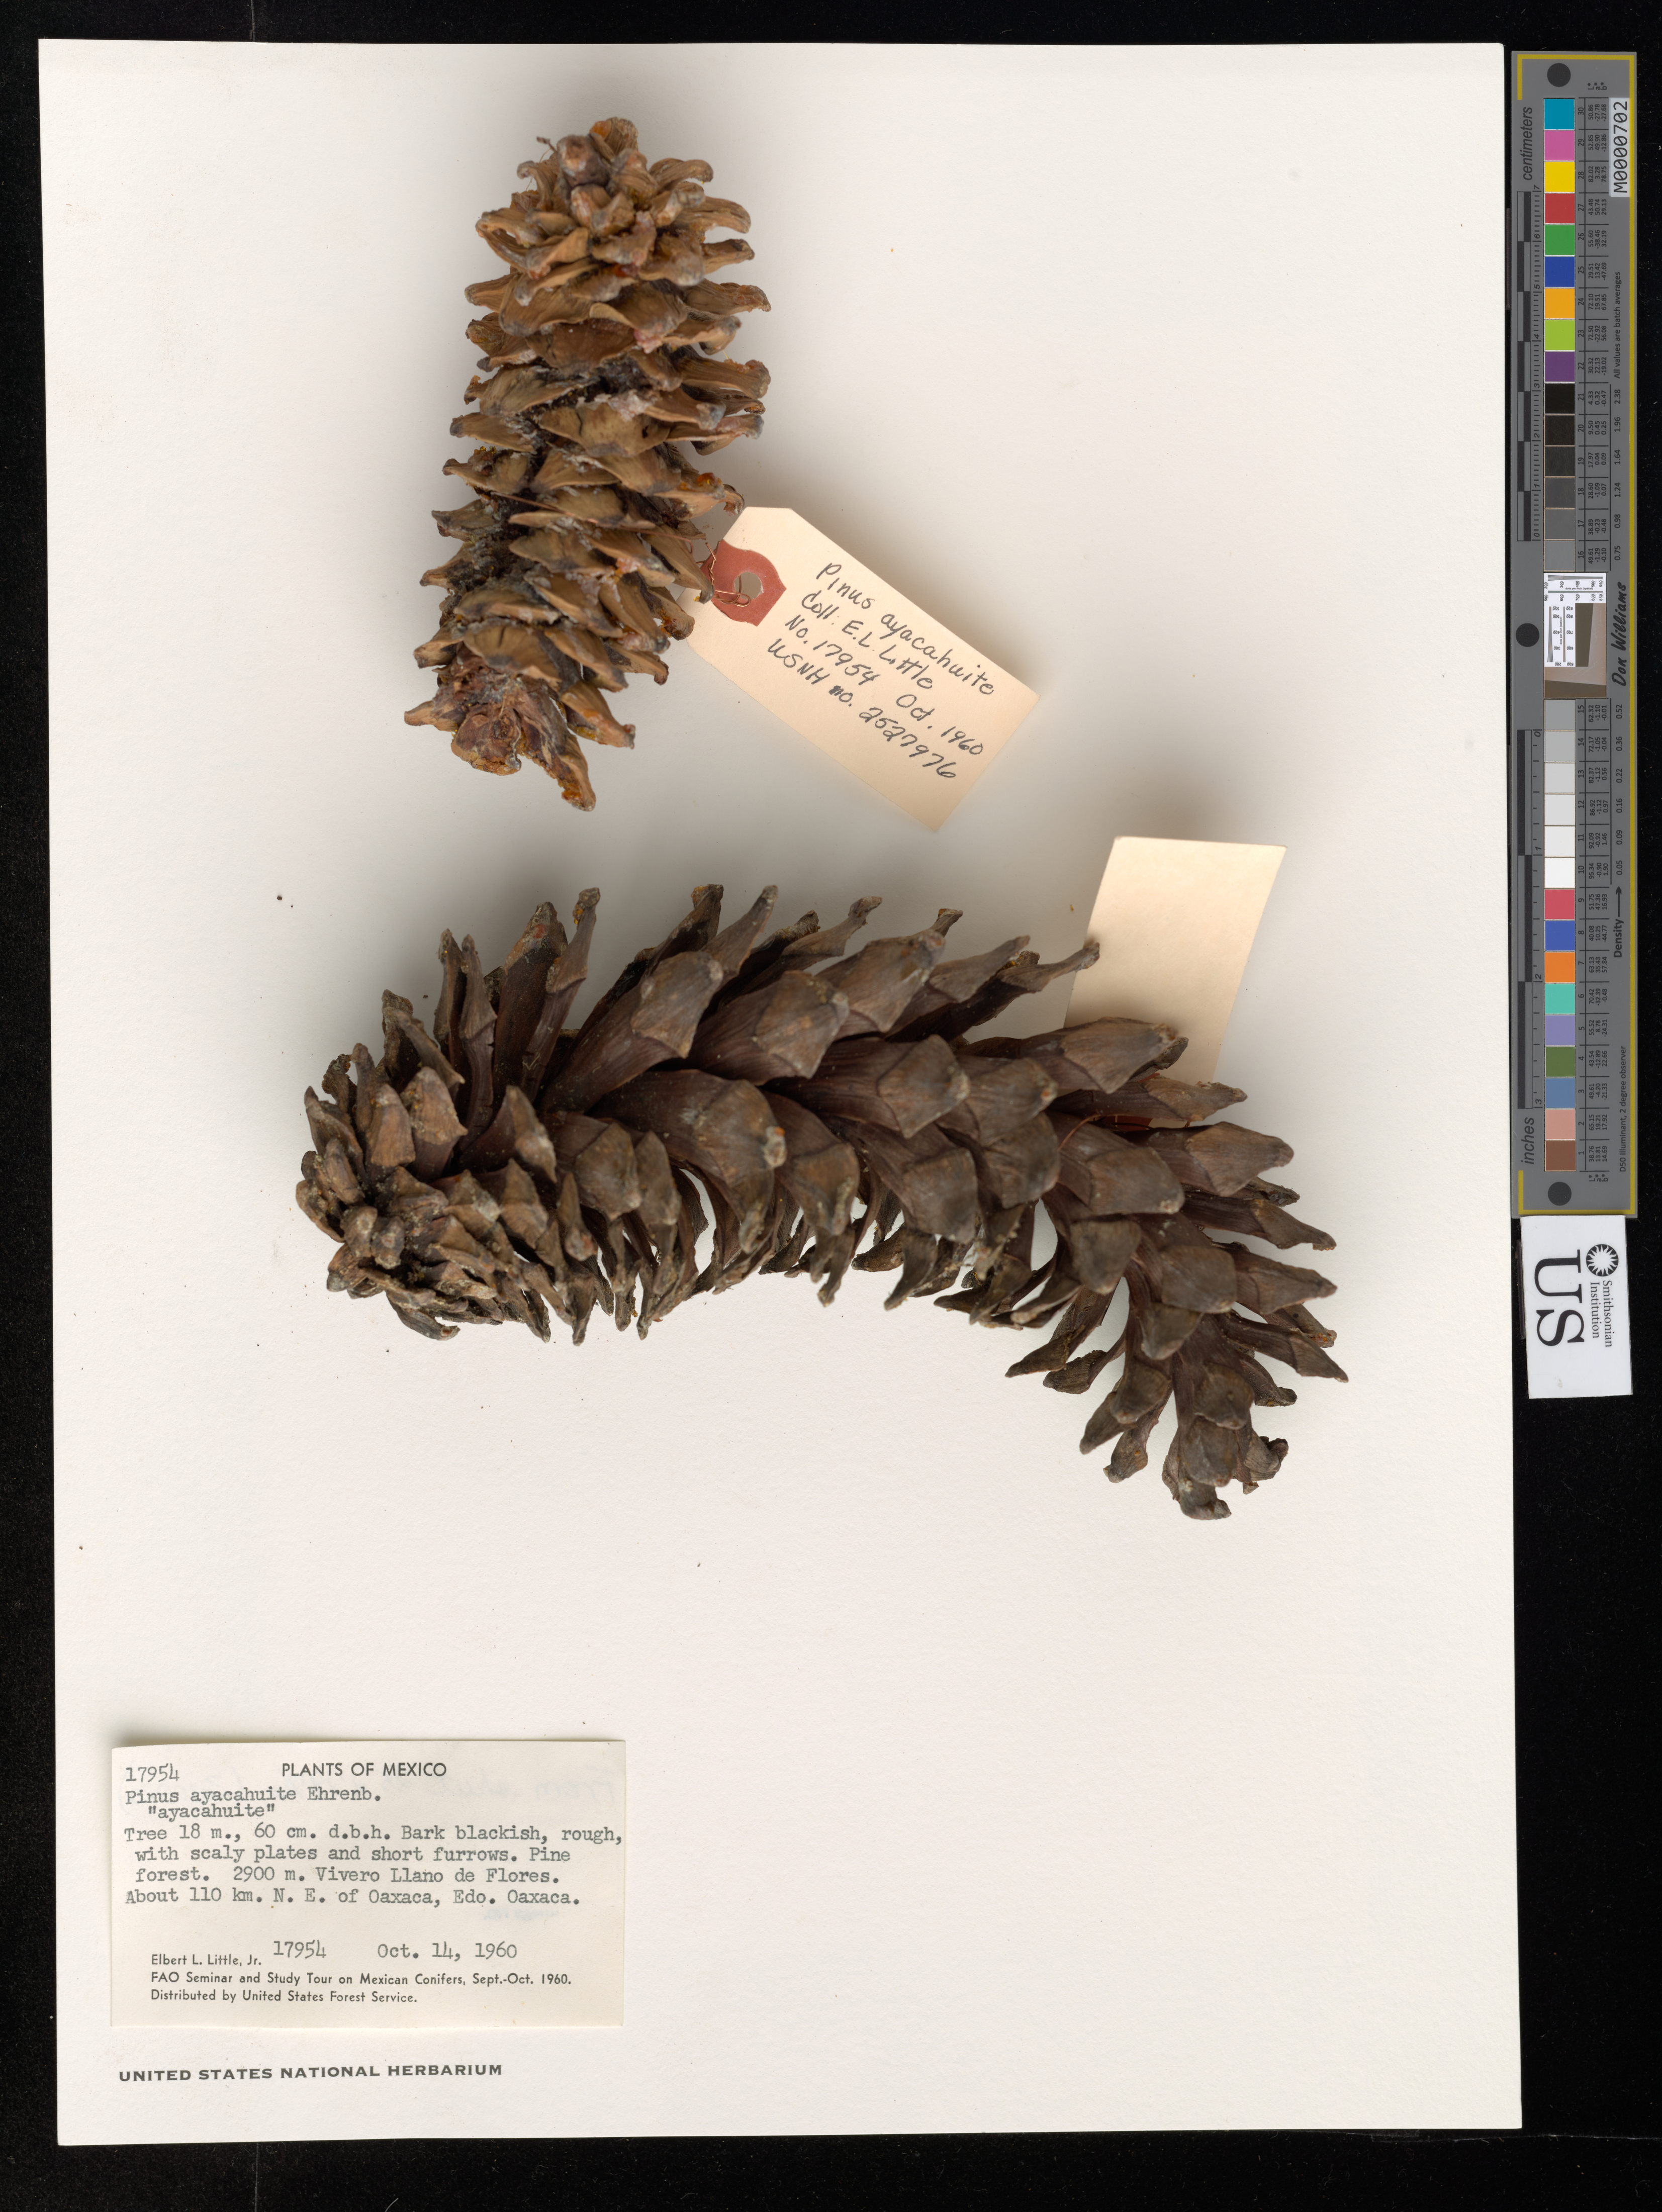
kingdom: Plantae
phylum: Tracheophyta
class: Pinopsida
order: Pinales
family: Pinaceae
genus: Pinus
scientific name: Pinus ayacahuite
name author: Ehrenb. ex Schltdl.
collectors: E. L. Little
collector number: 17954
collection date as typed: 14 Oct 1960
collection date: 1960-10-14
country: Mexico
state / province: Oaxaca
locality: Vivero Llano de Flores. About 110 km. NE of Oaxaca.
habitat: Pine forest.